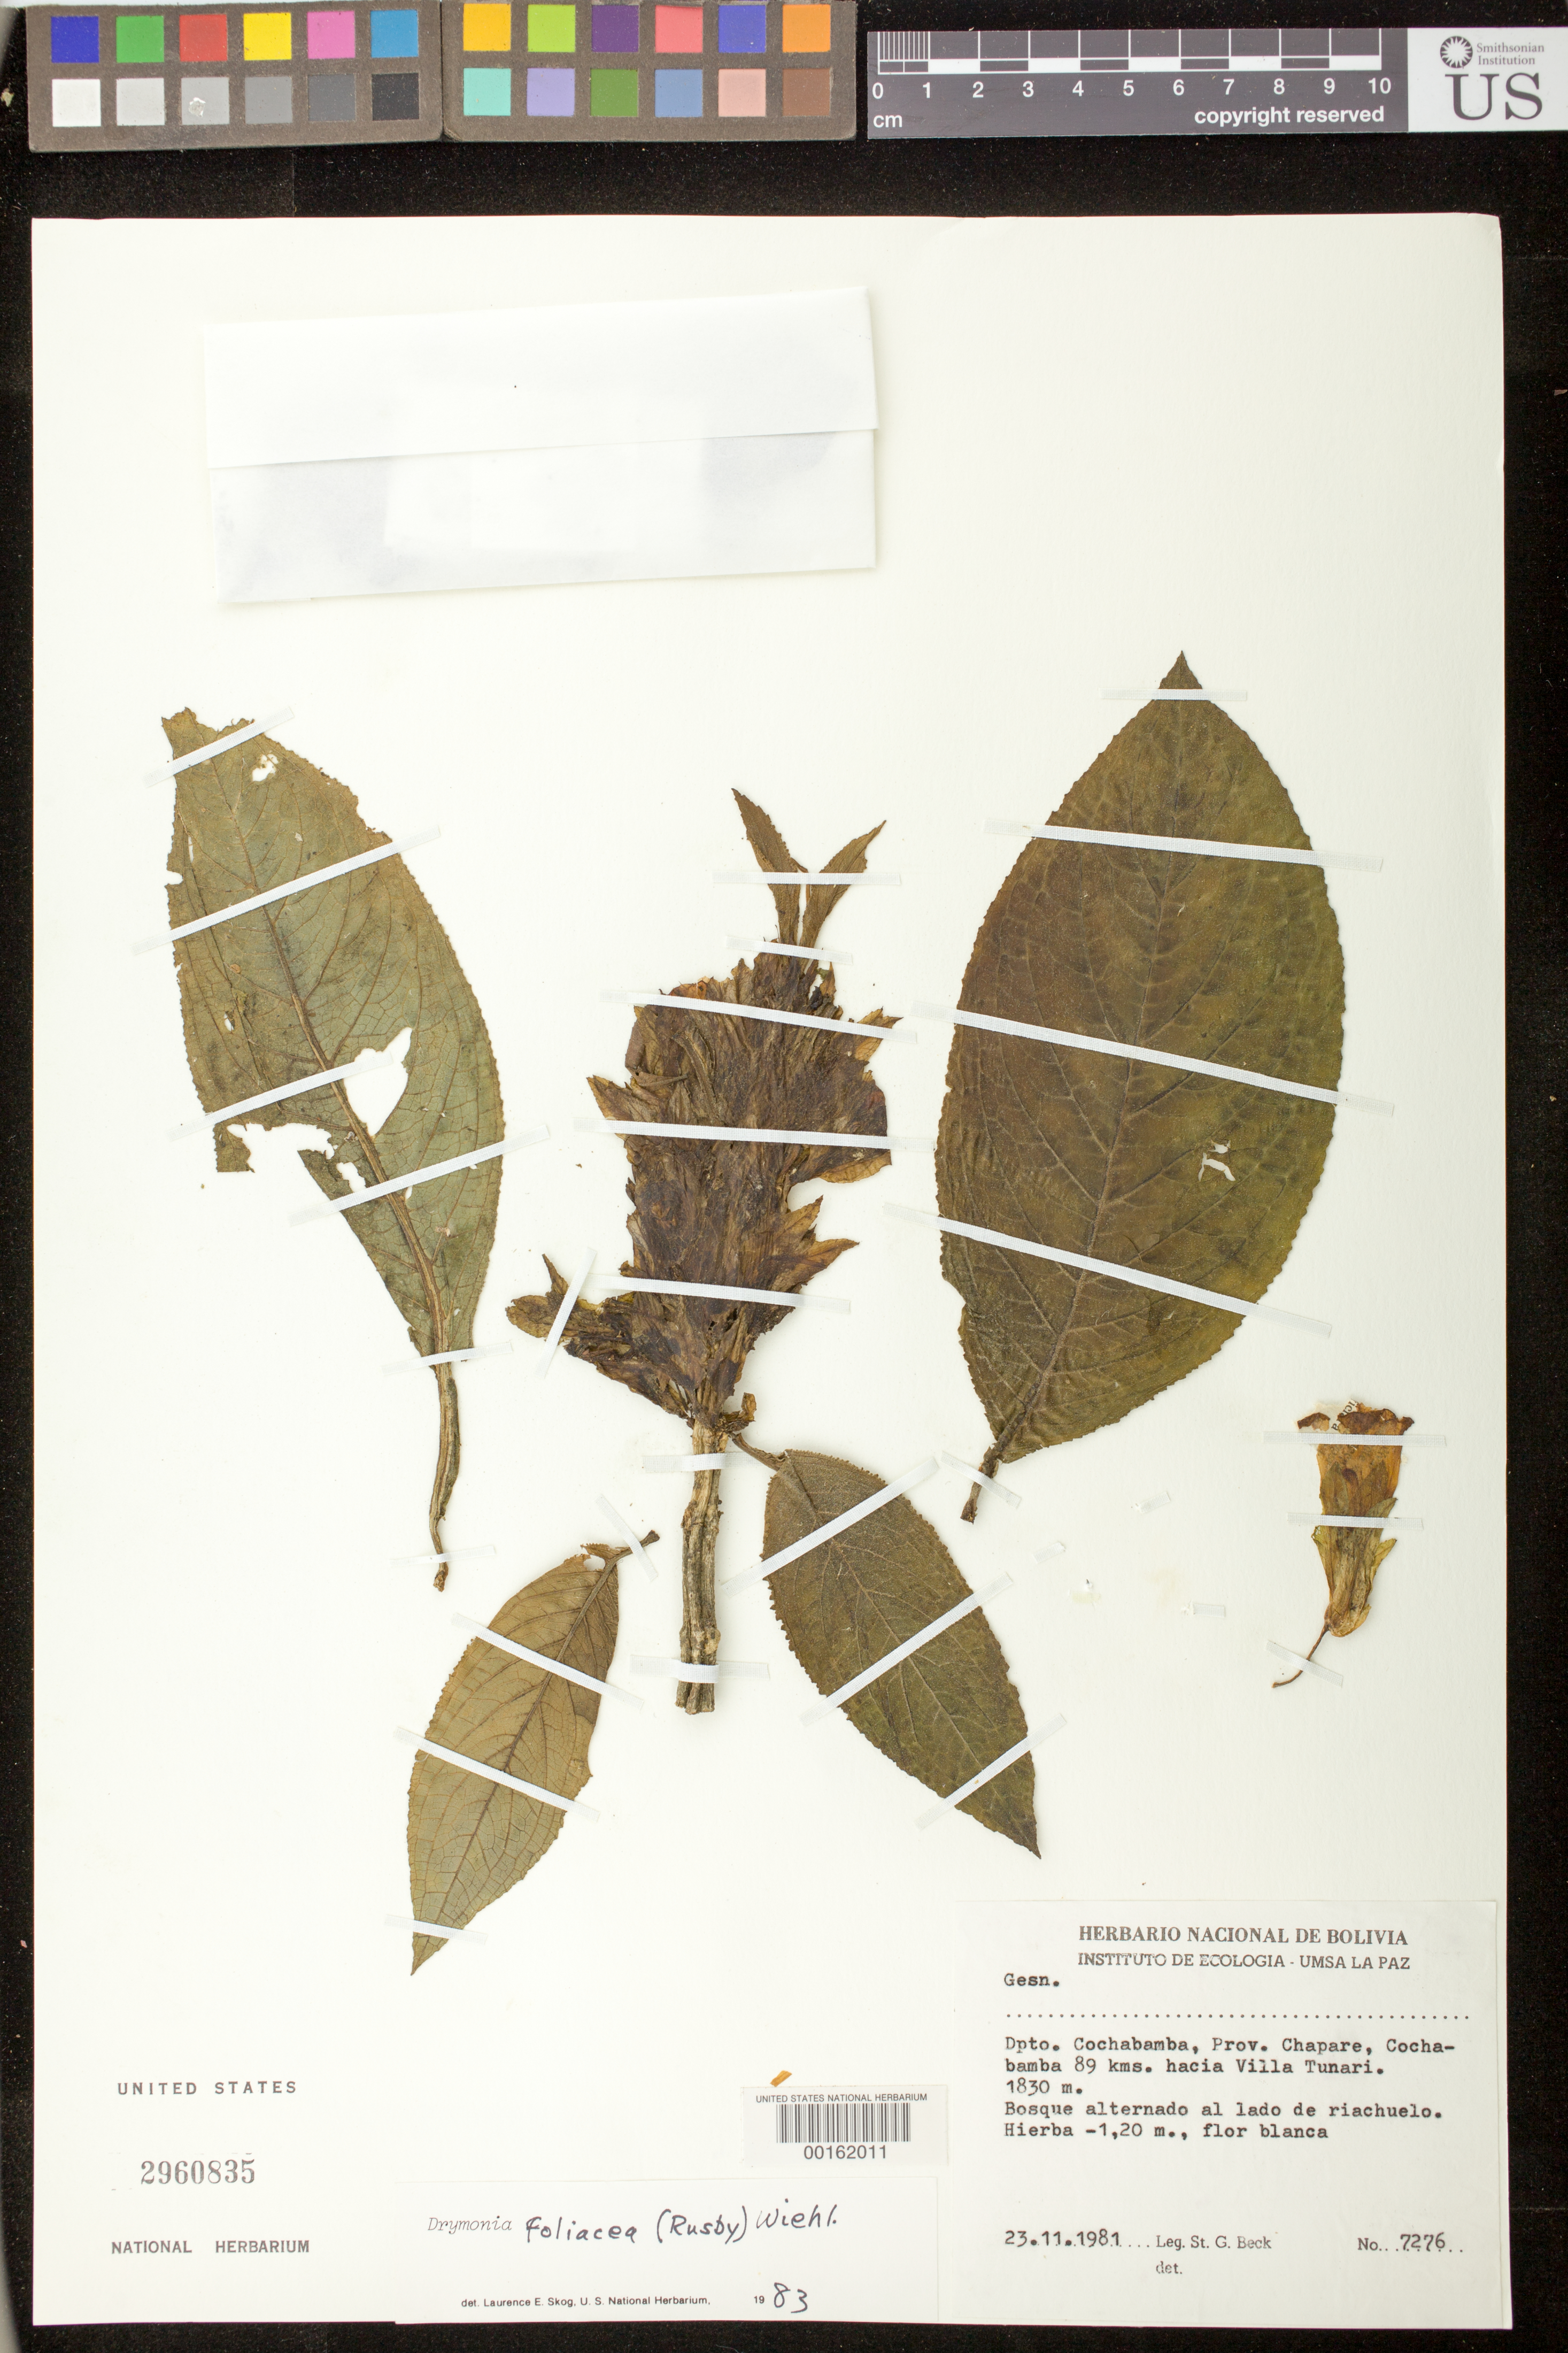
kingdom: Plantae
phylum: Tracheophyta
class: Magnoliopsida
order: Lamiales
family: Gesneriaceae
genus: Drymonia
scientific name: Drymonia foliacea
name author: (Rusby) Wiehler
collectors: S. G. Beck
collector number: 7276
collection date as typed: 23 Nov 1981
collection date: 1981-11-23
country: Bolivia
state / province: Cochabamba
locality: Prov. Chapare, Cochabamba 89 km toward Villa Tunari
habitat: Forest bordering a brook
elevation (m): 1830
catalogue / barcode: US 2960835